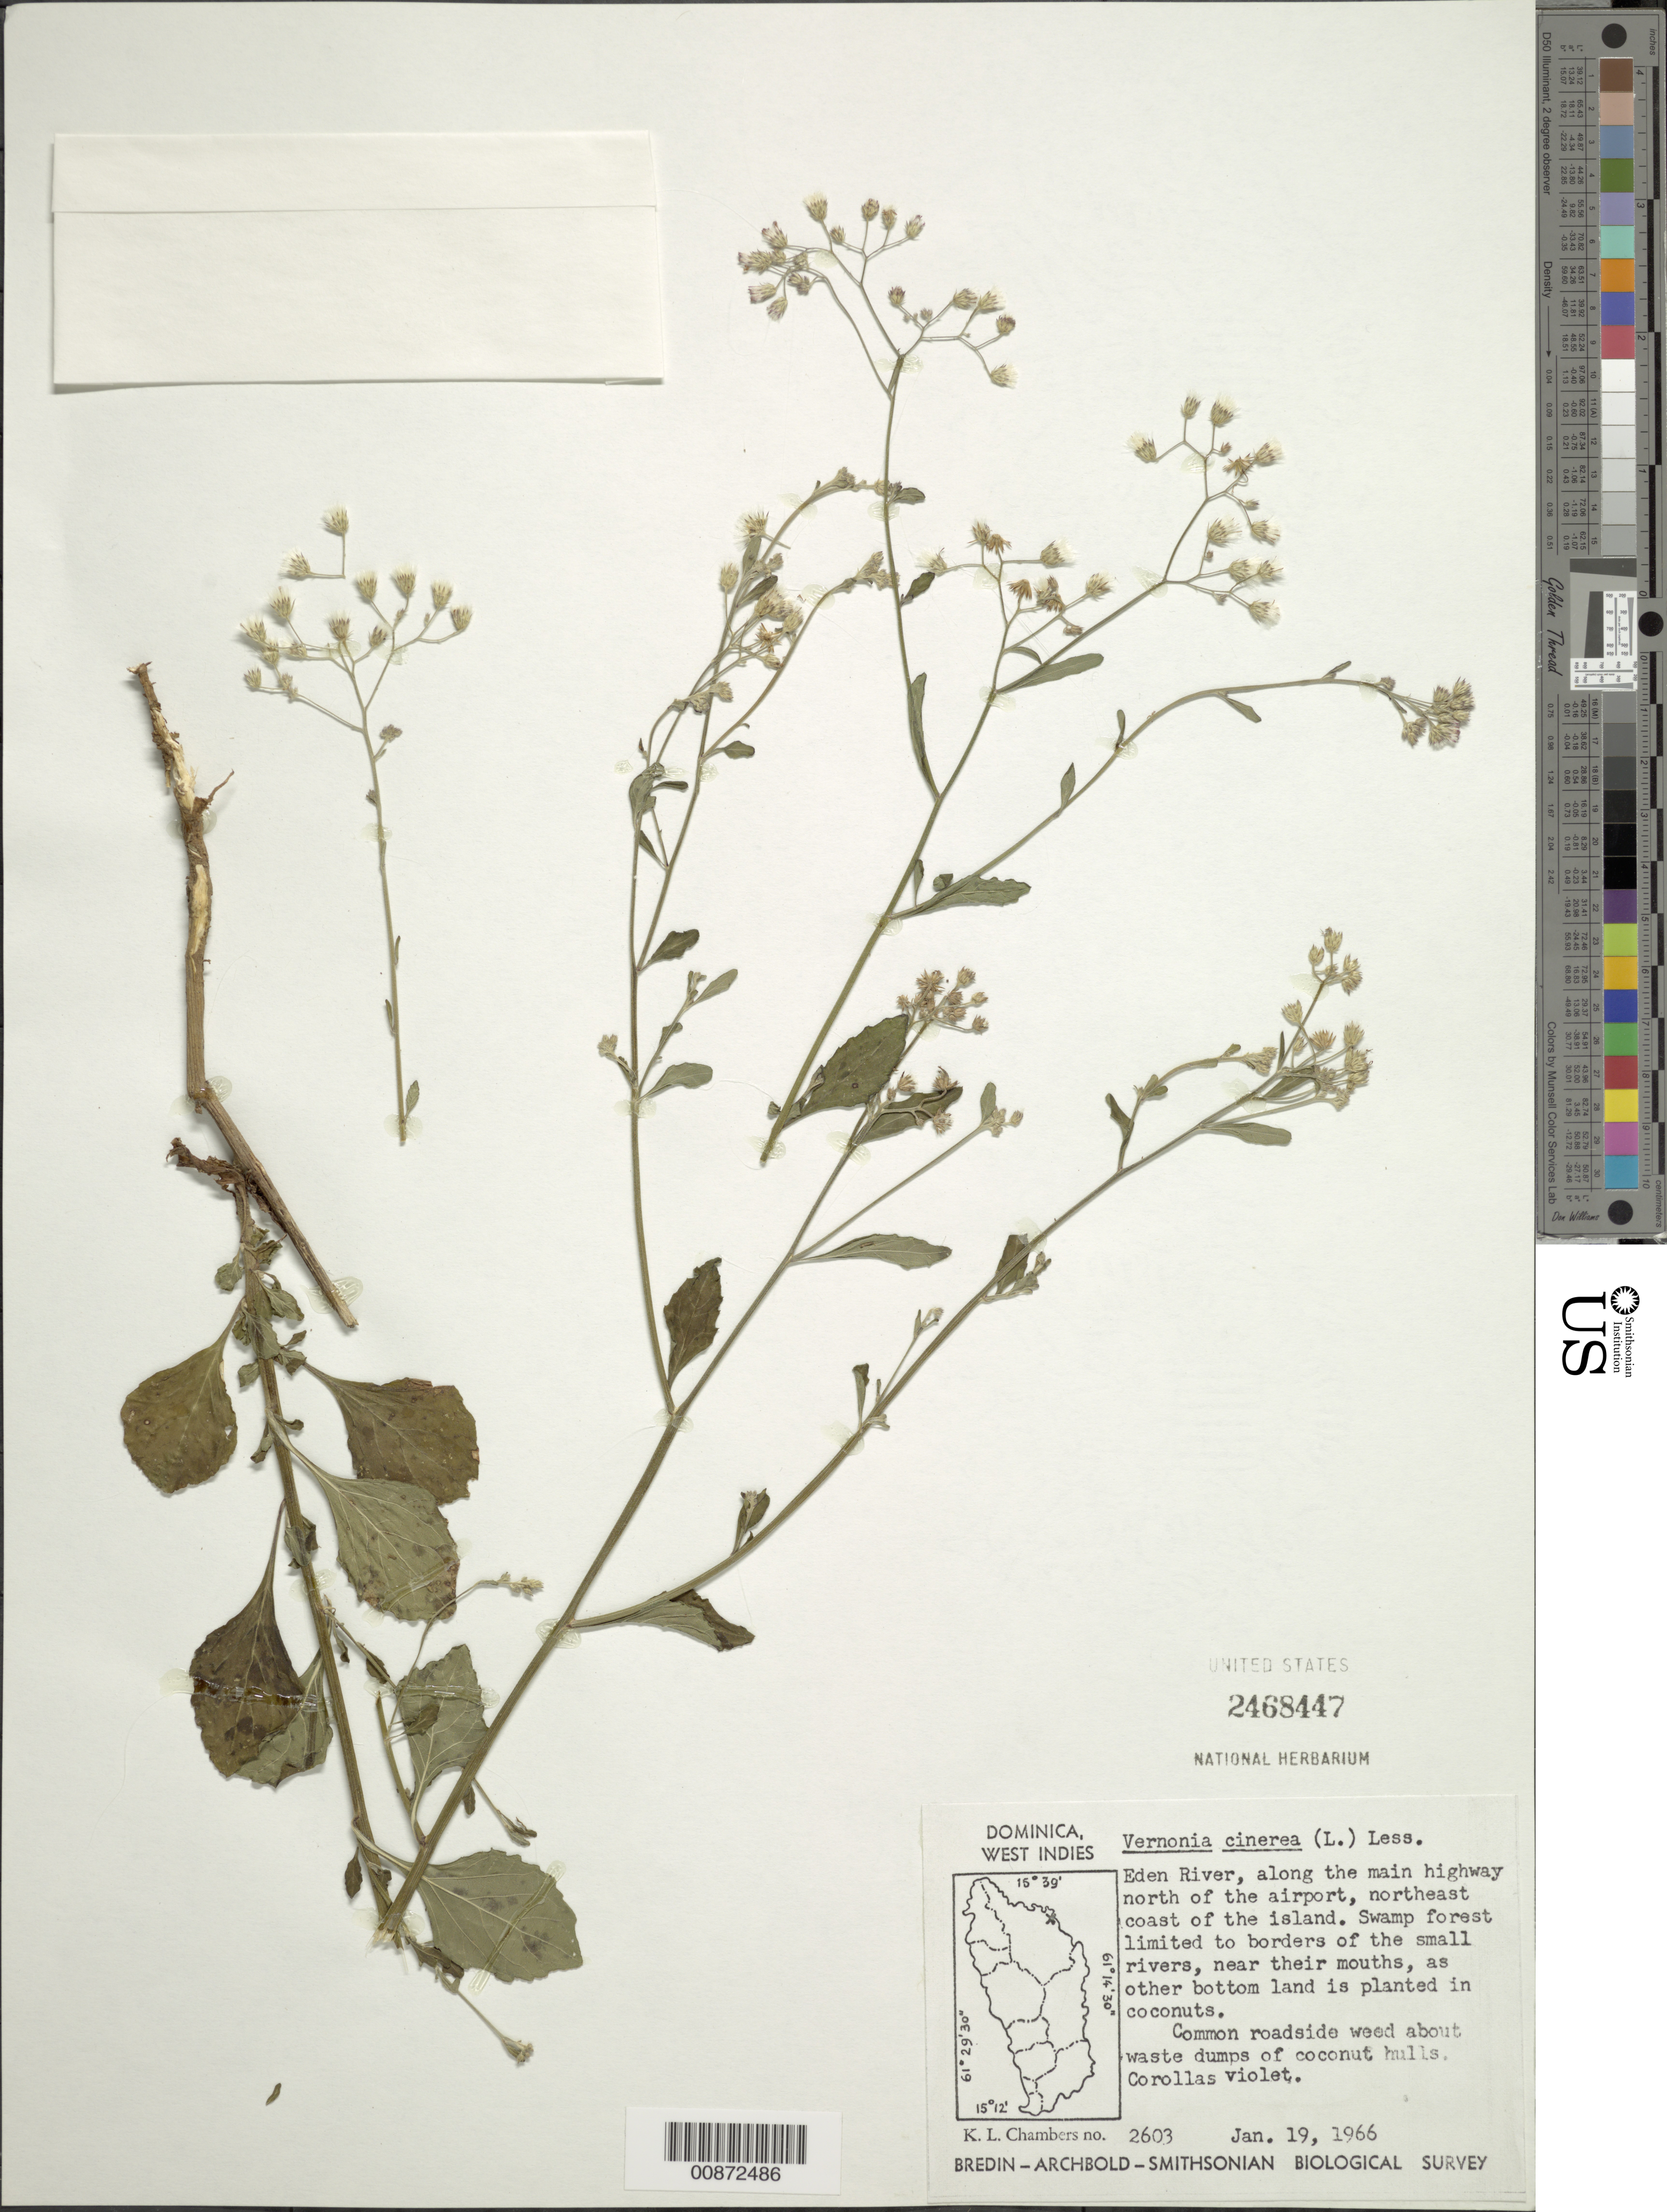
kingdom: Plantae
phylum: Tracheophyta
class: Magnoliopsida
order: Asterales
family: Asteraceae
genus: Cyanthillium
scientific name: Cyanthillium cinereum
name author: (L.) H. Rob.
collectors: K. L. Chambers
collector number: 2603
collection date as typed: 19 Jan 1966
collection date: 1966-01-19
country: Dominica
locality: Eden River, along the main highway north of the airport, northeast coast of the island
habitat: Swamp forest limited to borders of the small rivers, near their mouths, as other bottom land is planted in coconuts; roadside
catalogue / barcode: US 2468447